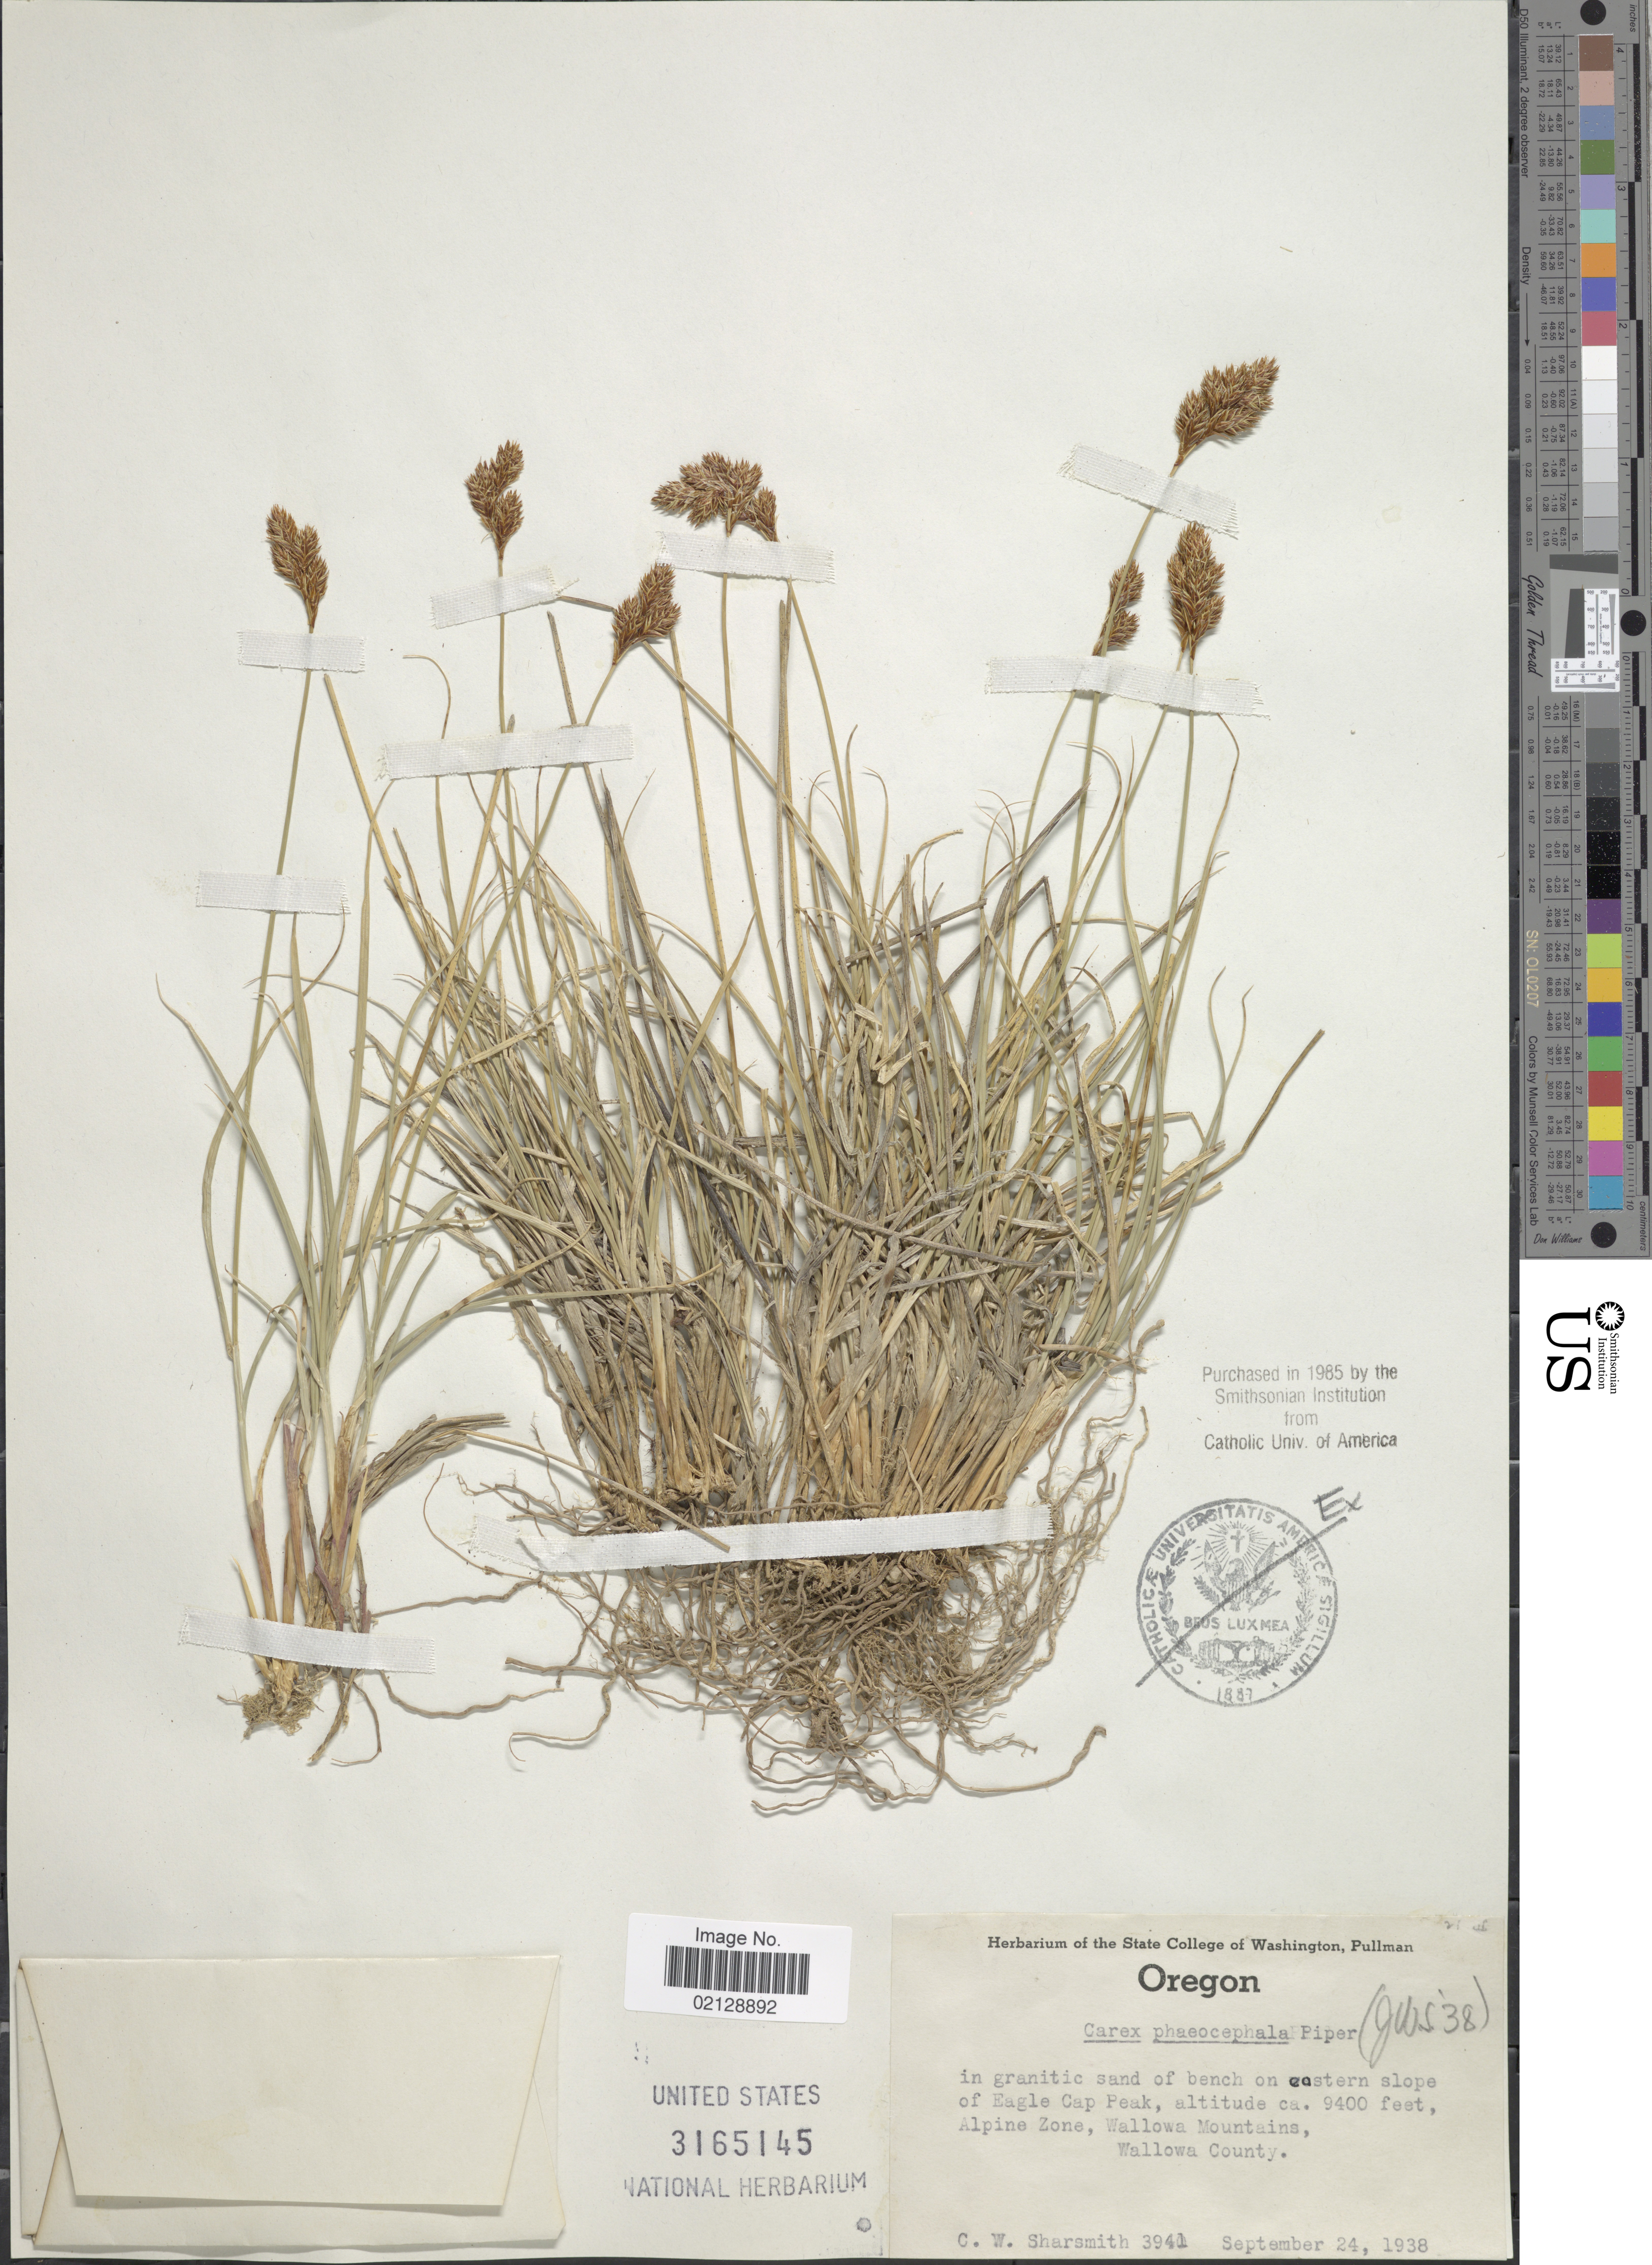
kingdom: Plantae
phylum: Tracheophyta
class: Liliopsida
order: Poales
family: Cyperaceae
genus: Carex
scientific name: Carex phaeocephala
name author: Piper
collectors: C. Sharsmith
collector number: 3941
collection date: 1938-09-24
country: United States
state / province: Oregon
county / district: Wallowa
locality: In granite sand of bench on eastern slope of Eagle Cap Peak, Alpine Zone, Wallowa Mountains, Wallowa County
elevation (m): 2865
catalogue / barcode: US 3165145